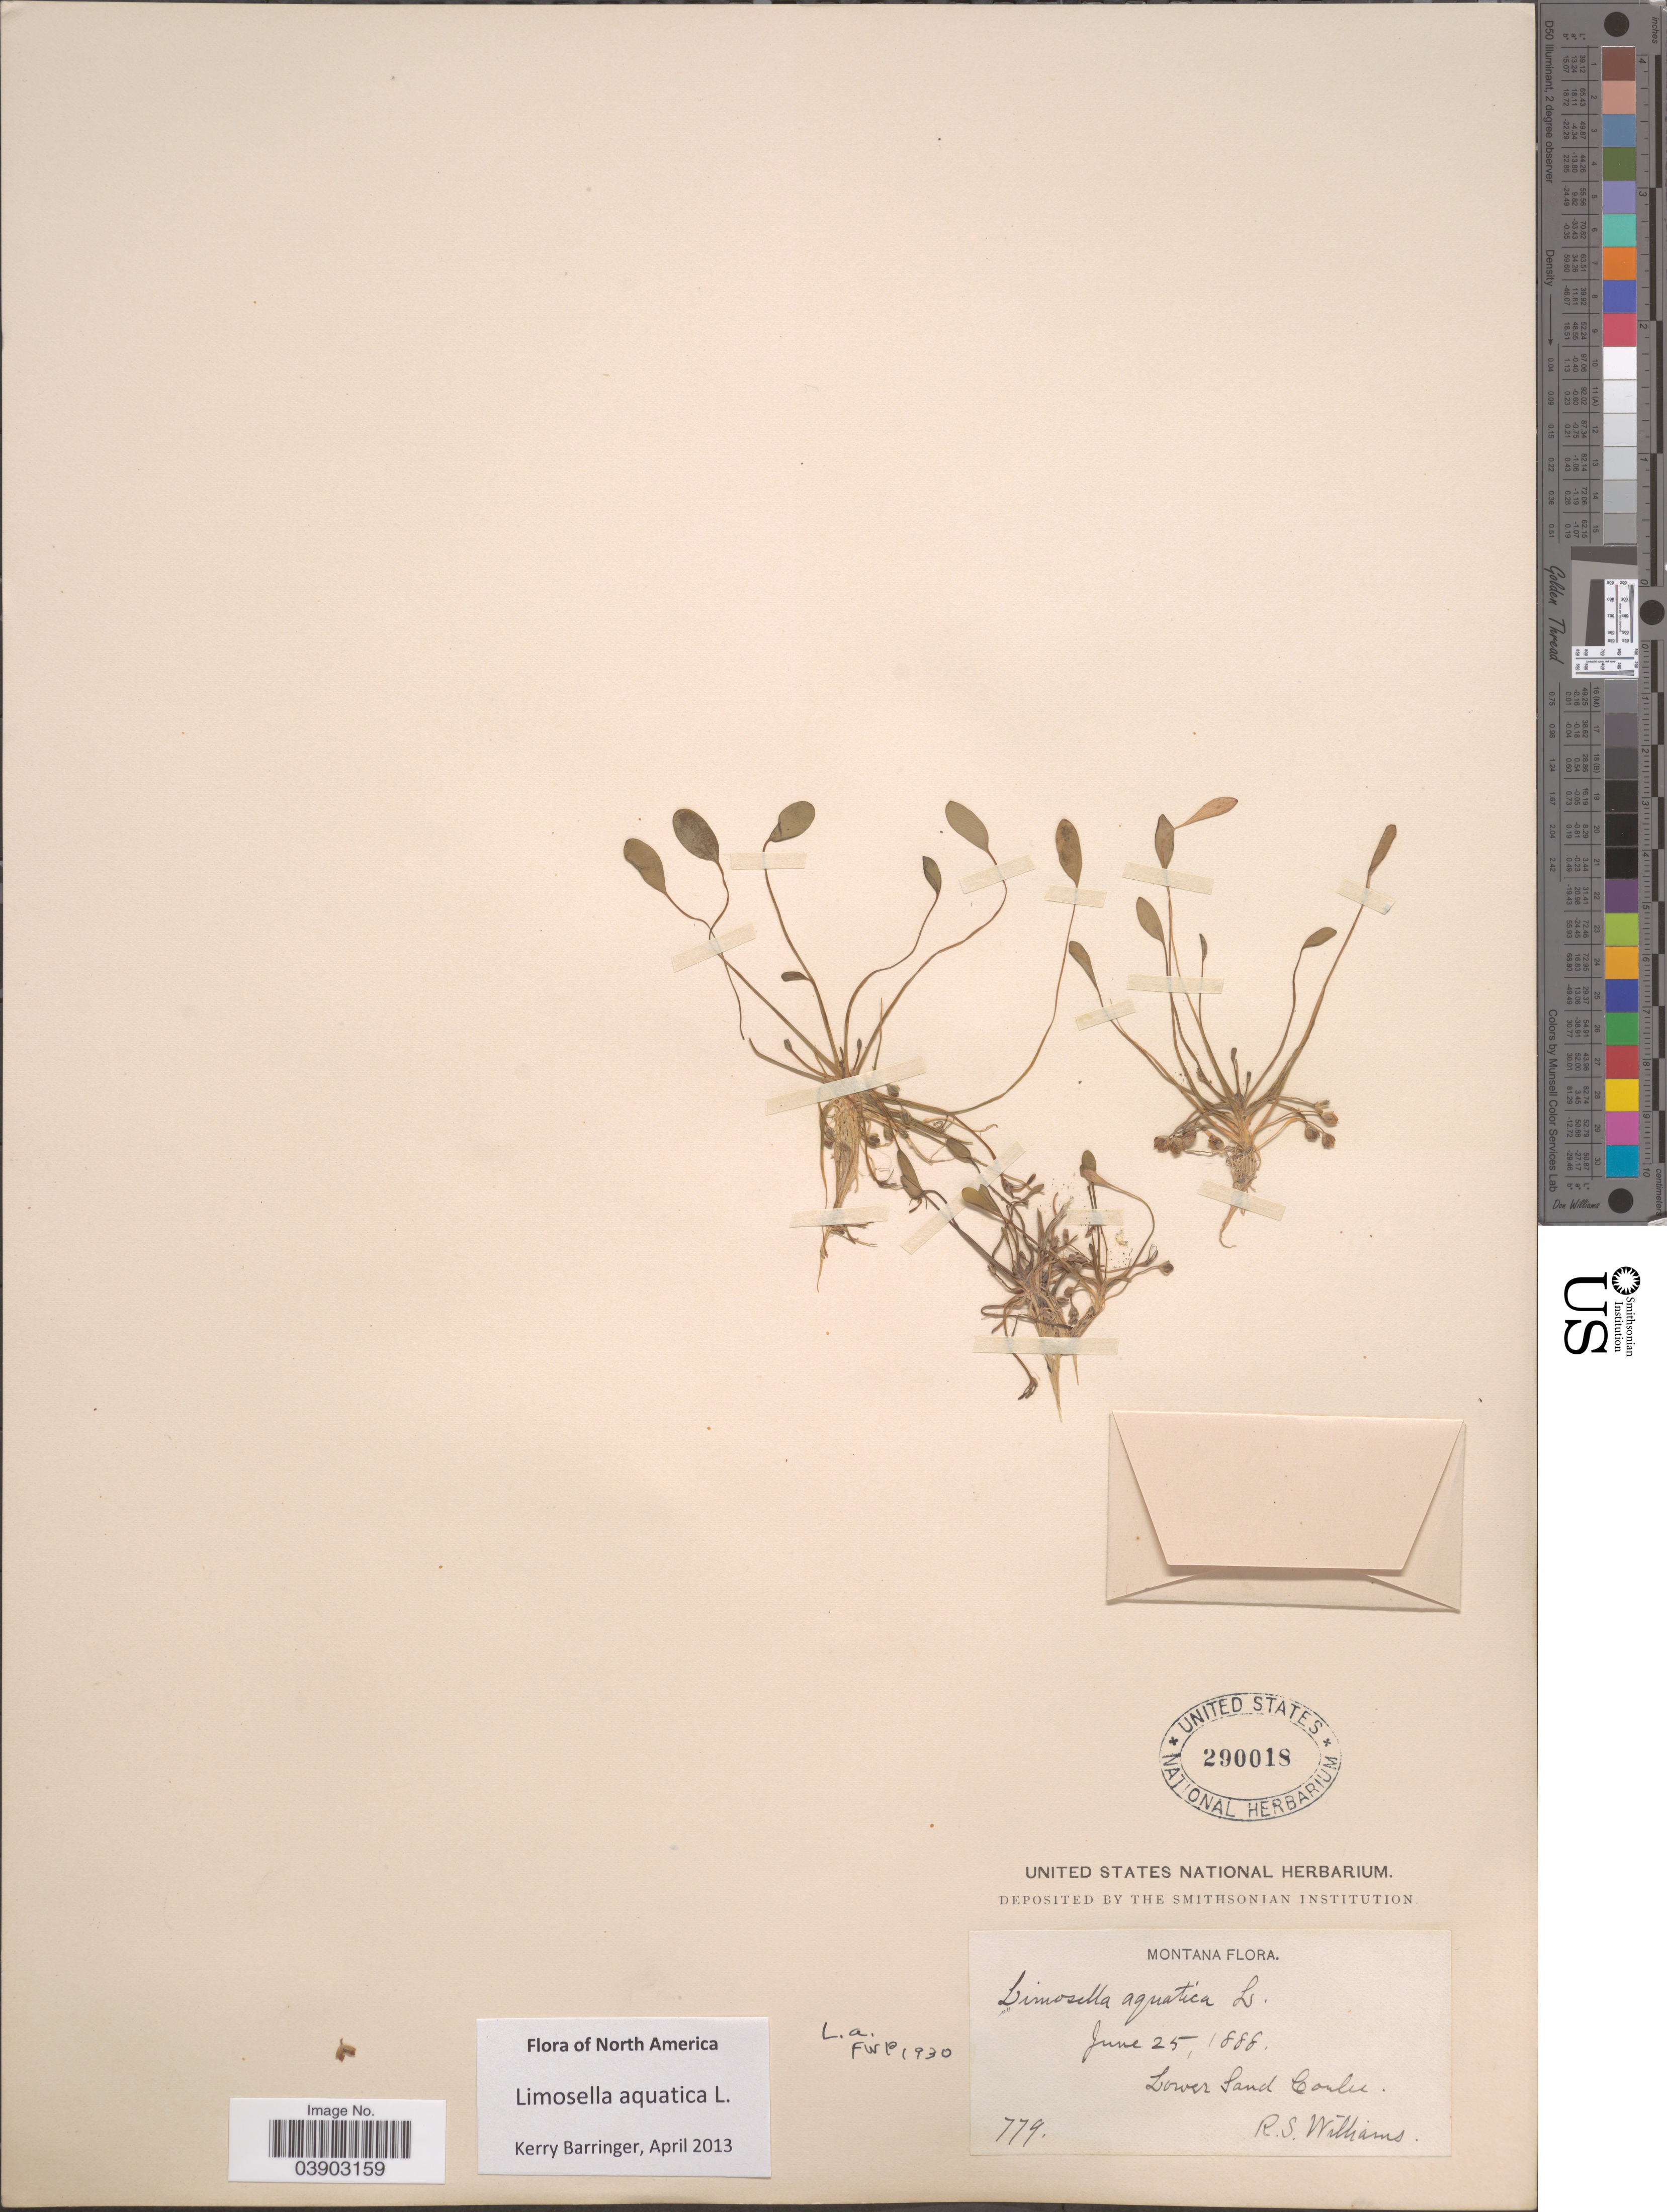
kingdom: Plantae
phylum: Tracheophyta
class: Magnoliopsida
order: Lamiales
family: Scrophulariaceae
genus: Limosella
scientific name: Limosella aquatica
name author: L.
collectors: R. S. Williams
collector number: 779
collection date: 1888-06-25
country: United States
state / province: Montana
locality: Lower Sand Coulee.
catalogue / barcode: US 290018